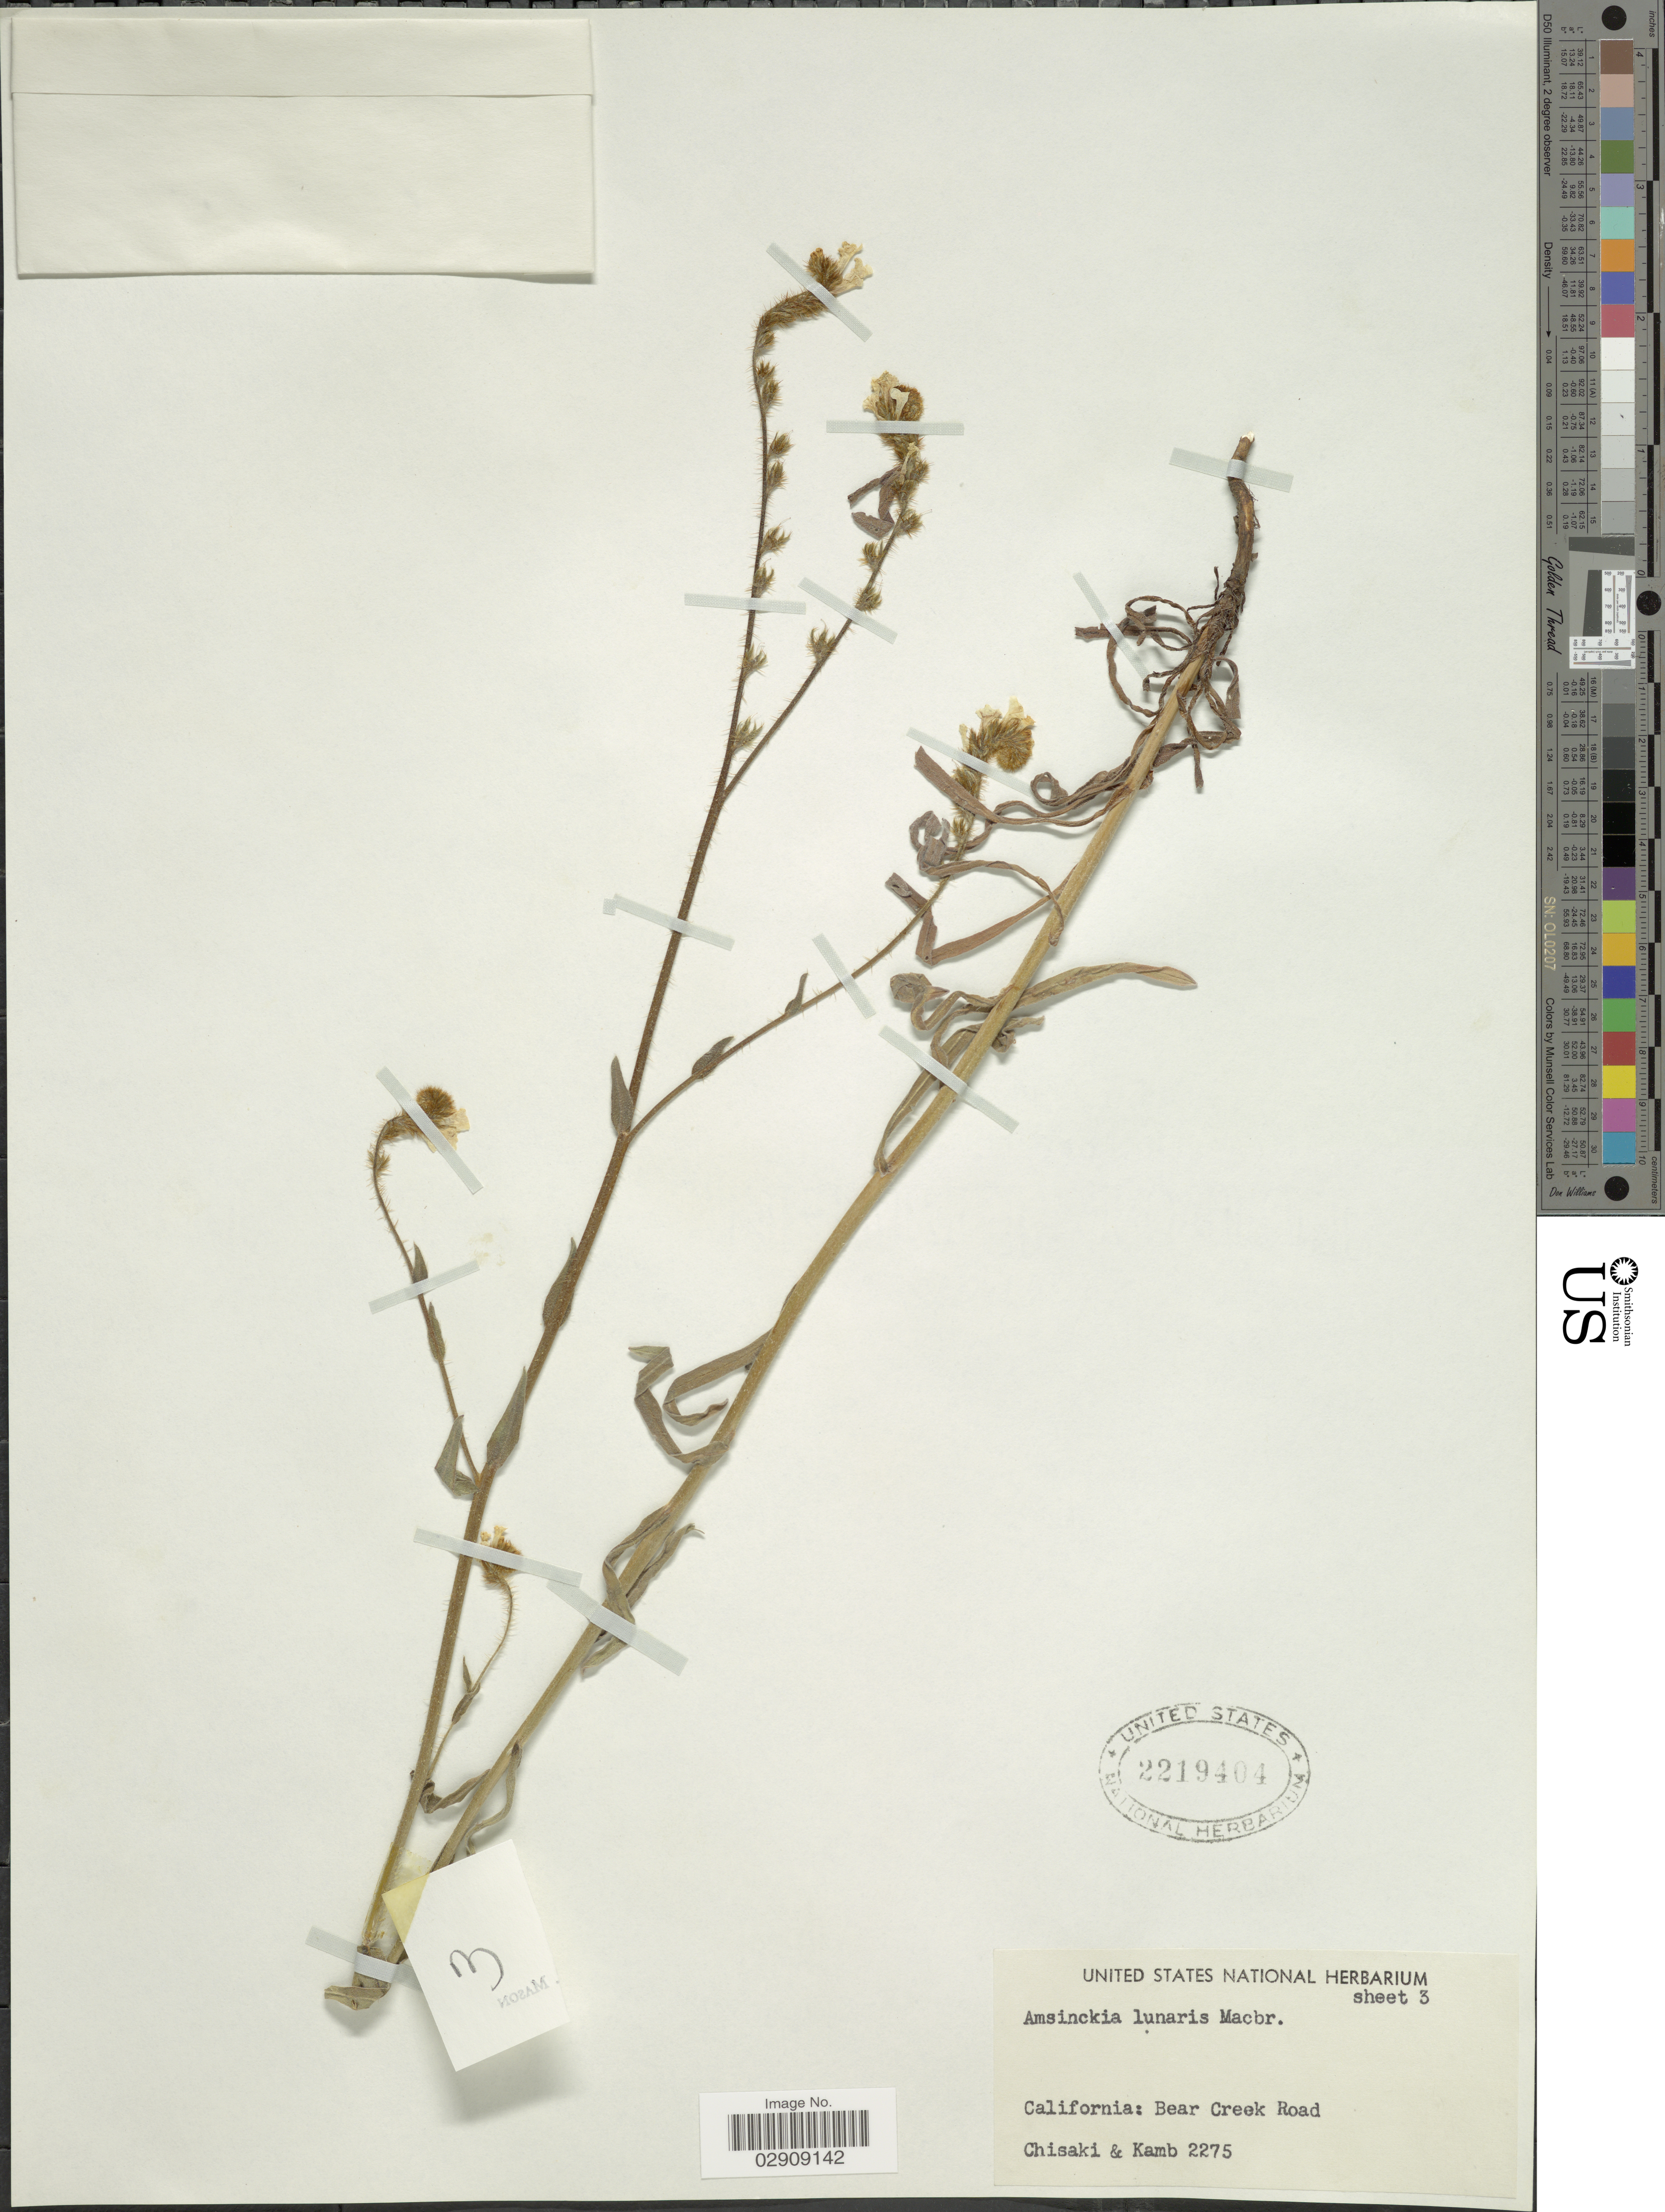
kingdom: Plantae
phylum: Tracheophyta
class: Magnoliopsida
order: Boraginales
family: Boraginaceae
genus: Amsinckia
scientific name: Amsinckia lunaris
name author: J.F. Macbr.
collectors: Chisaki & P. Kamb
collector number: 2275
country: United States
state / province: California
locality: Bear Creek Road.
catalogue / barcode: US 2219404